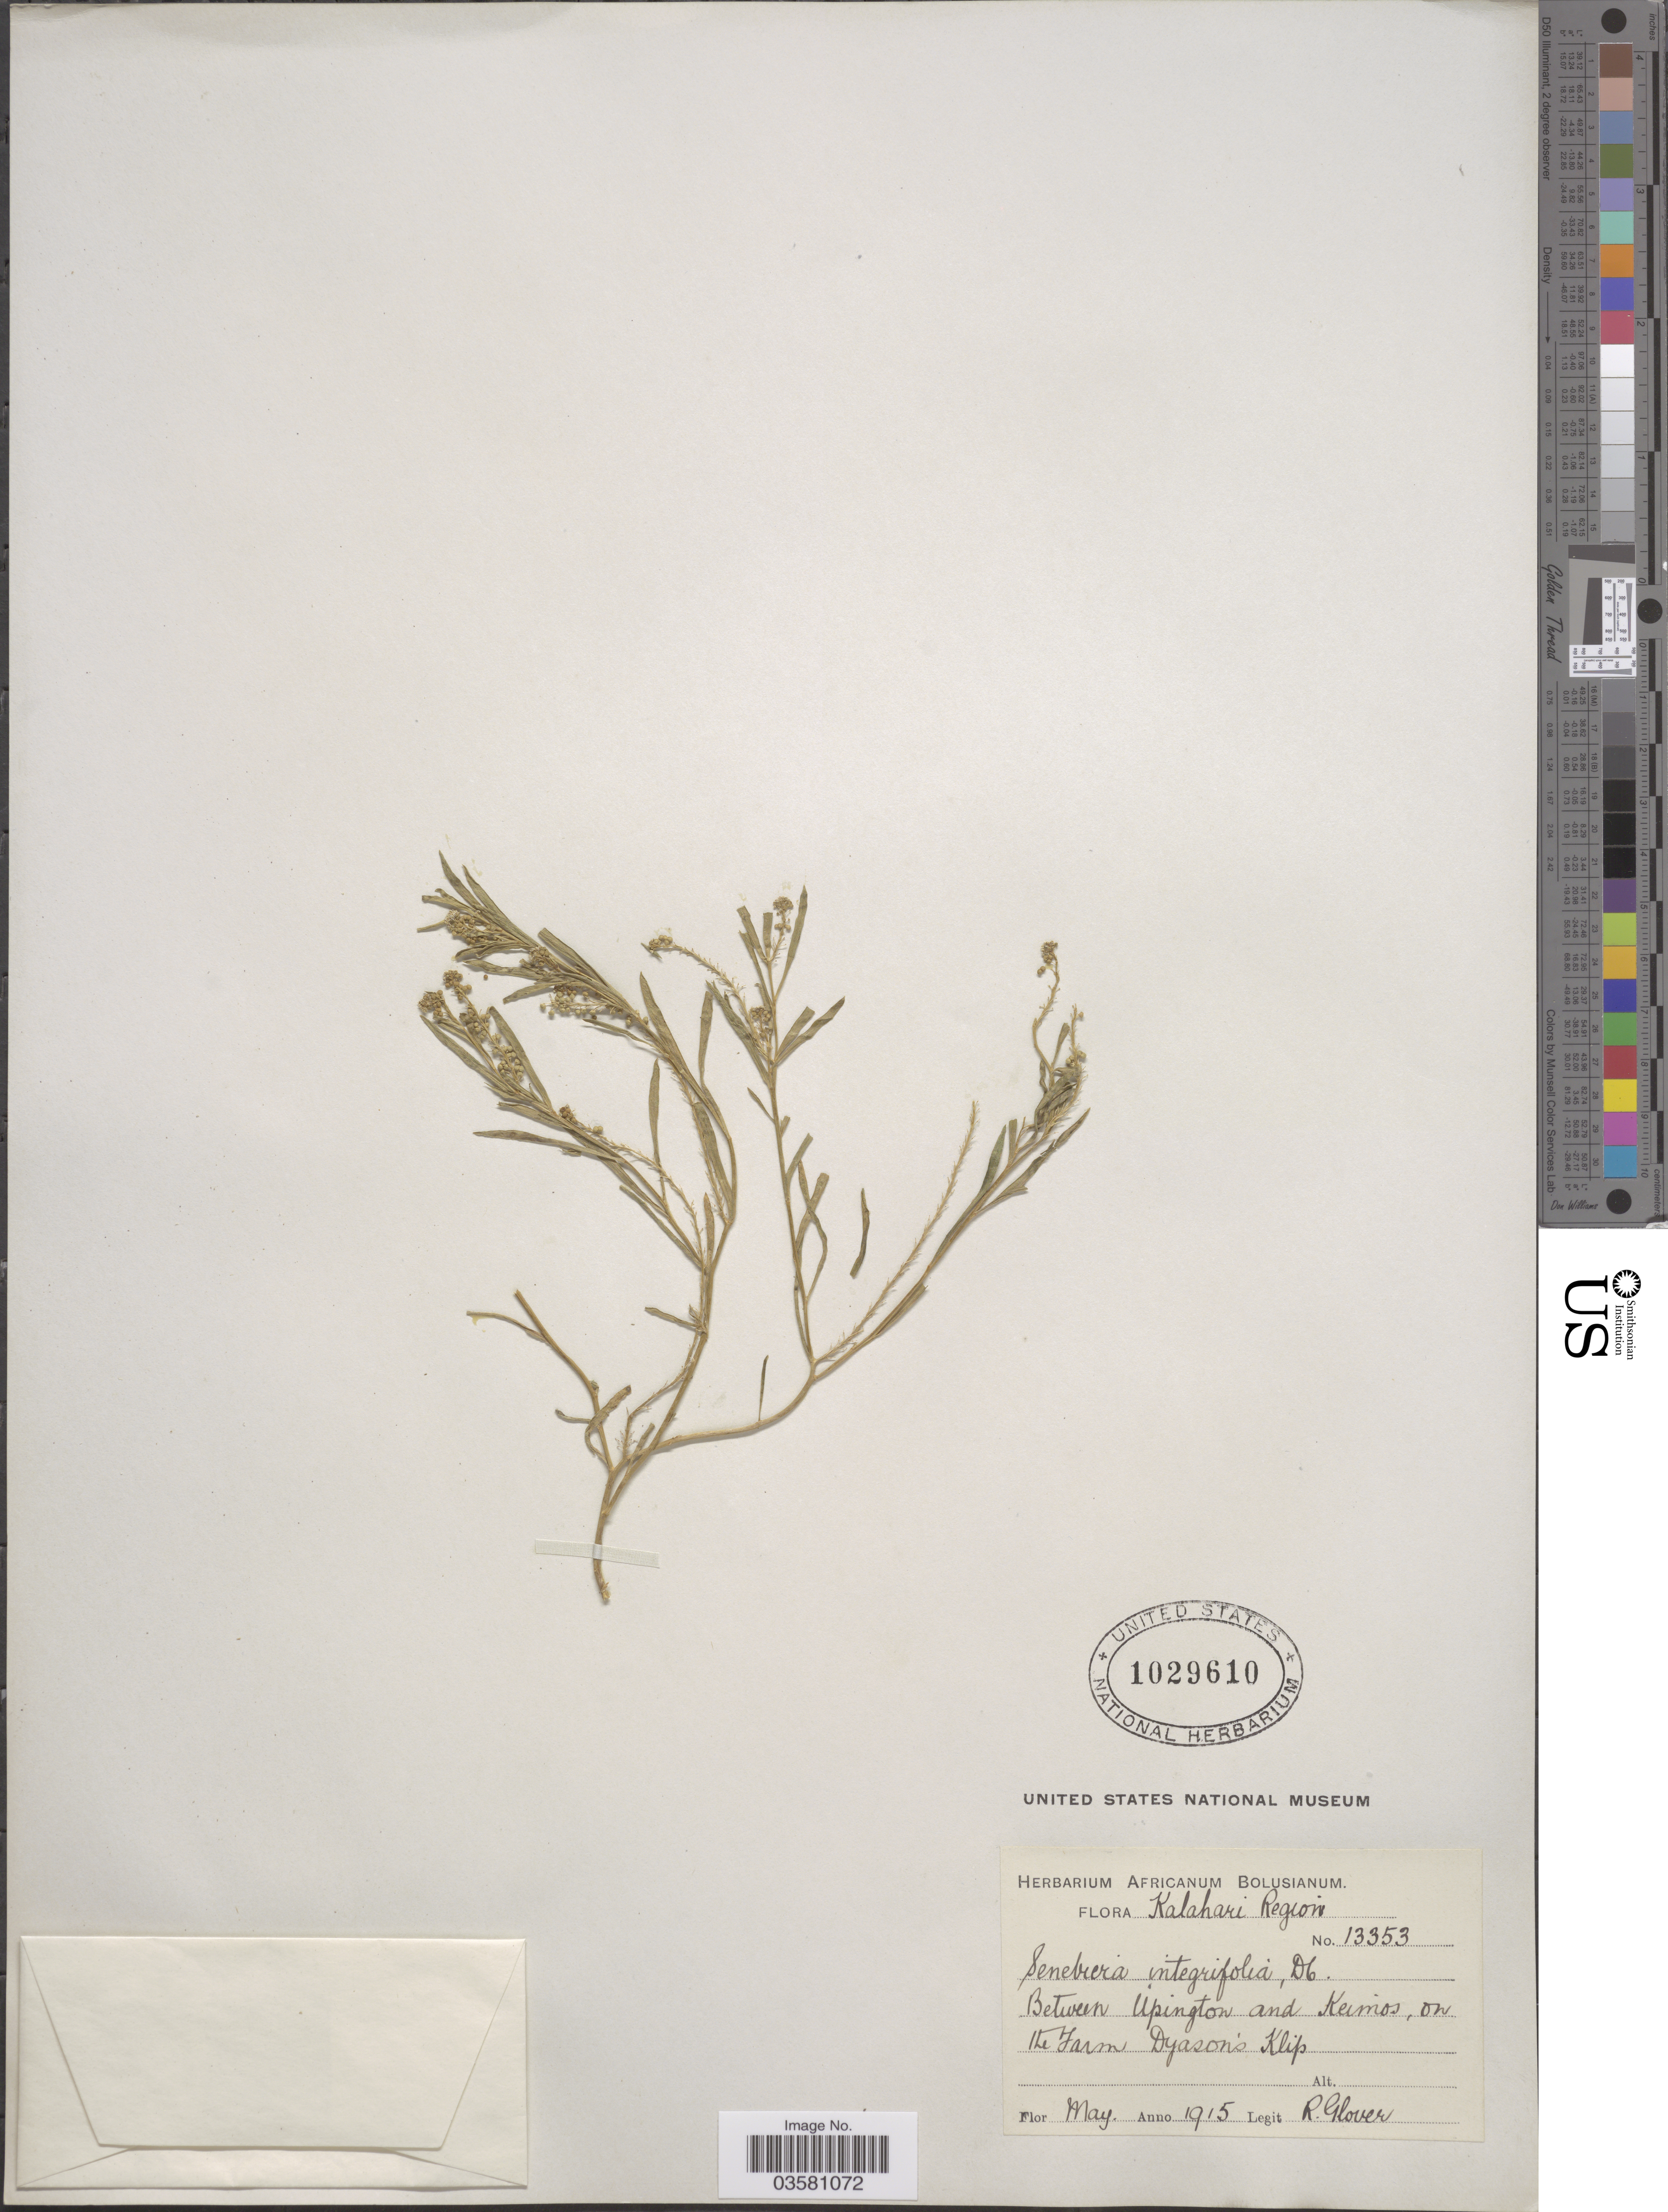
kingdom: Plantae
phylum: Tracheophyta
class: Magnoliopsida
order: Brassicales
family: Brassicaceae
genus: Lepidium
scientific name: Lepidium englerianum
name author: (Muschl.) Al-Shehbaz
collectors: R. Glover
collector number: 13353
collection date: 1915-05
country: South Africa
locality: Kalahari Region. Between Upington and Keimos, on the Farm Dyason's Klip.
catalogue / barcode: US 1029610